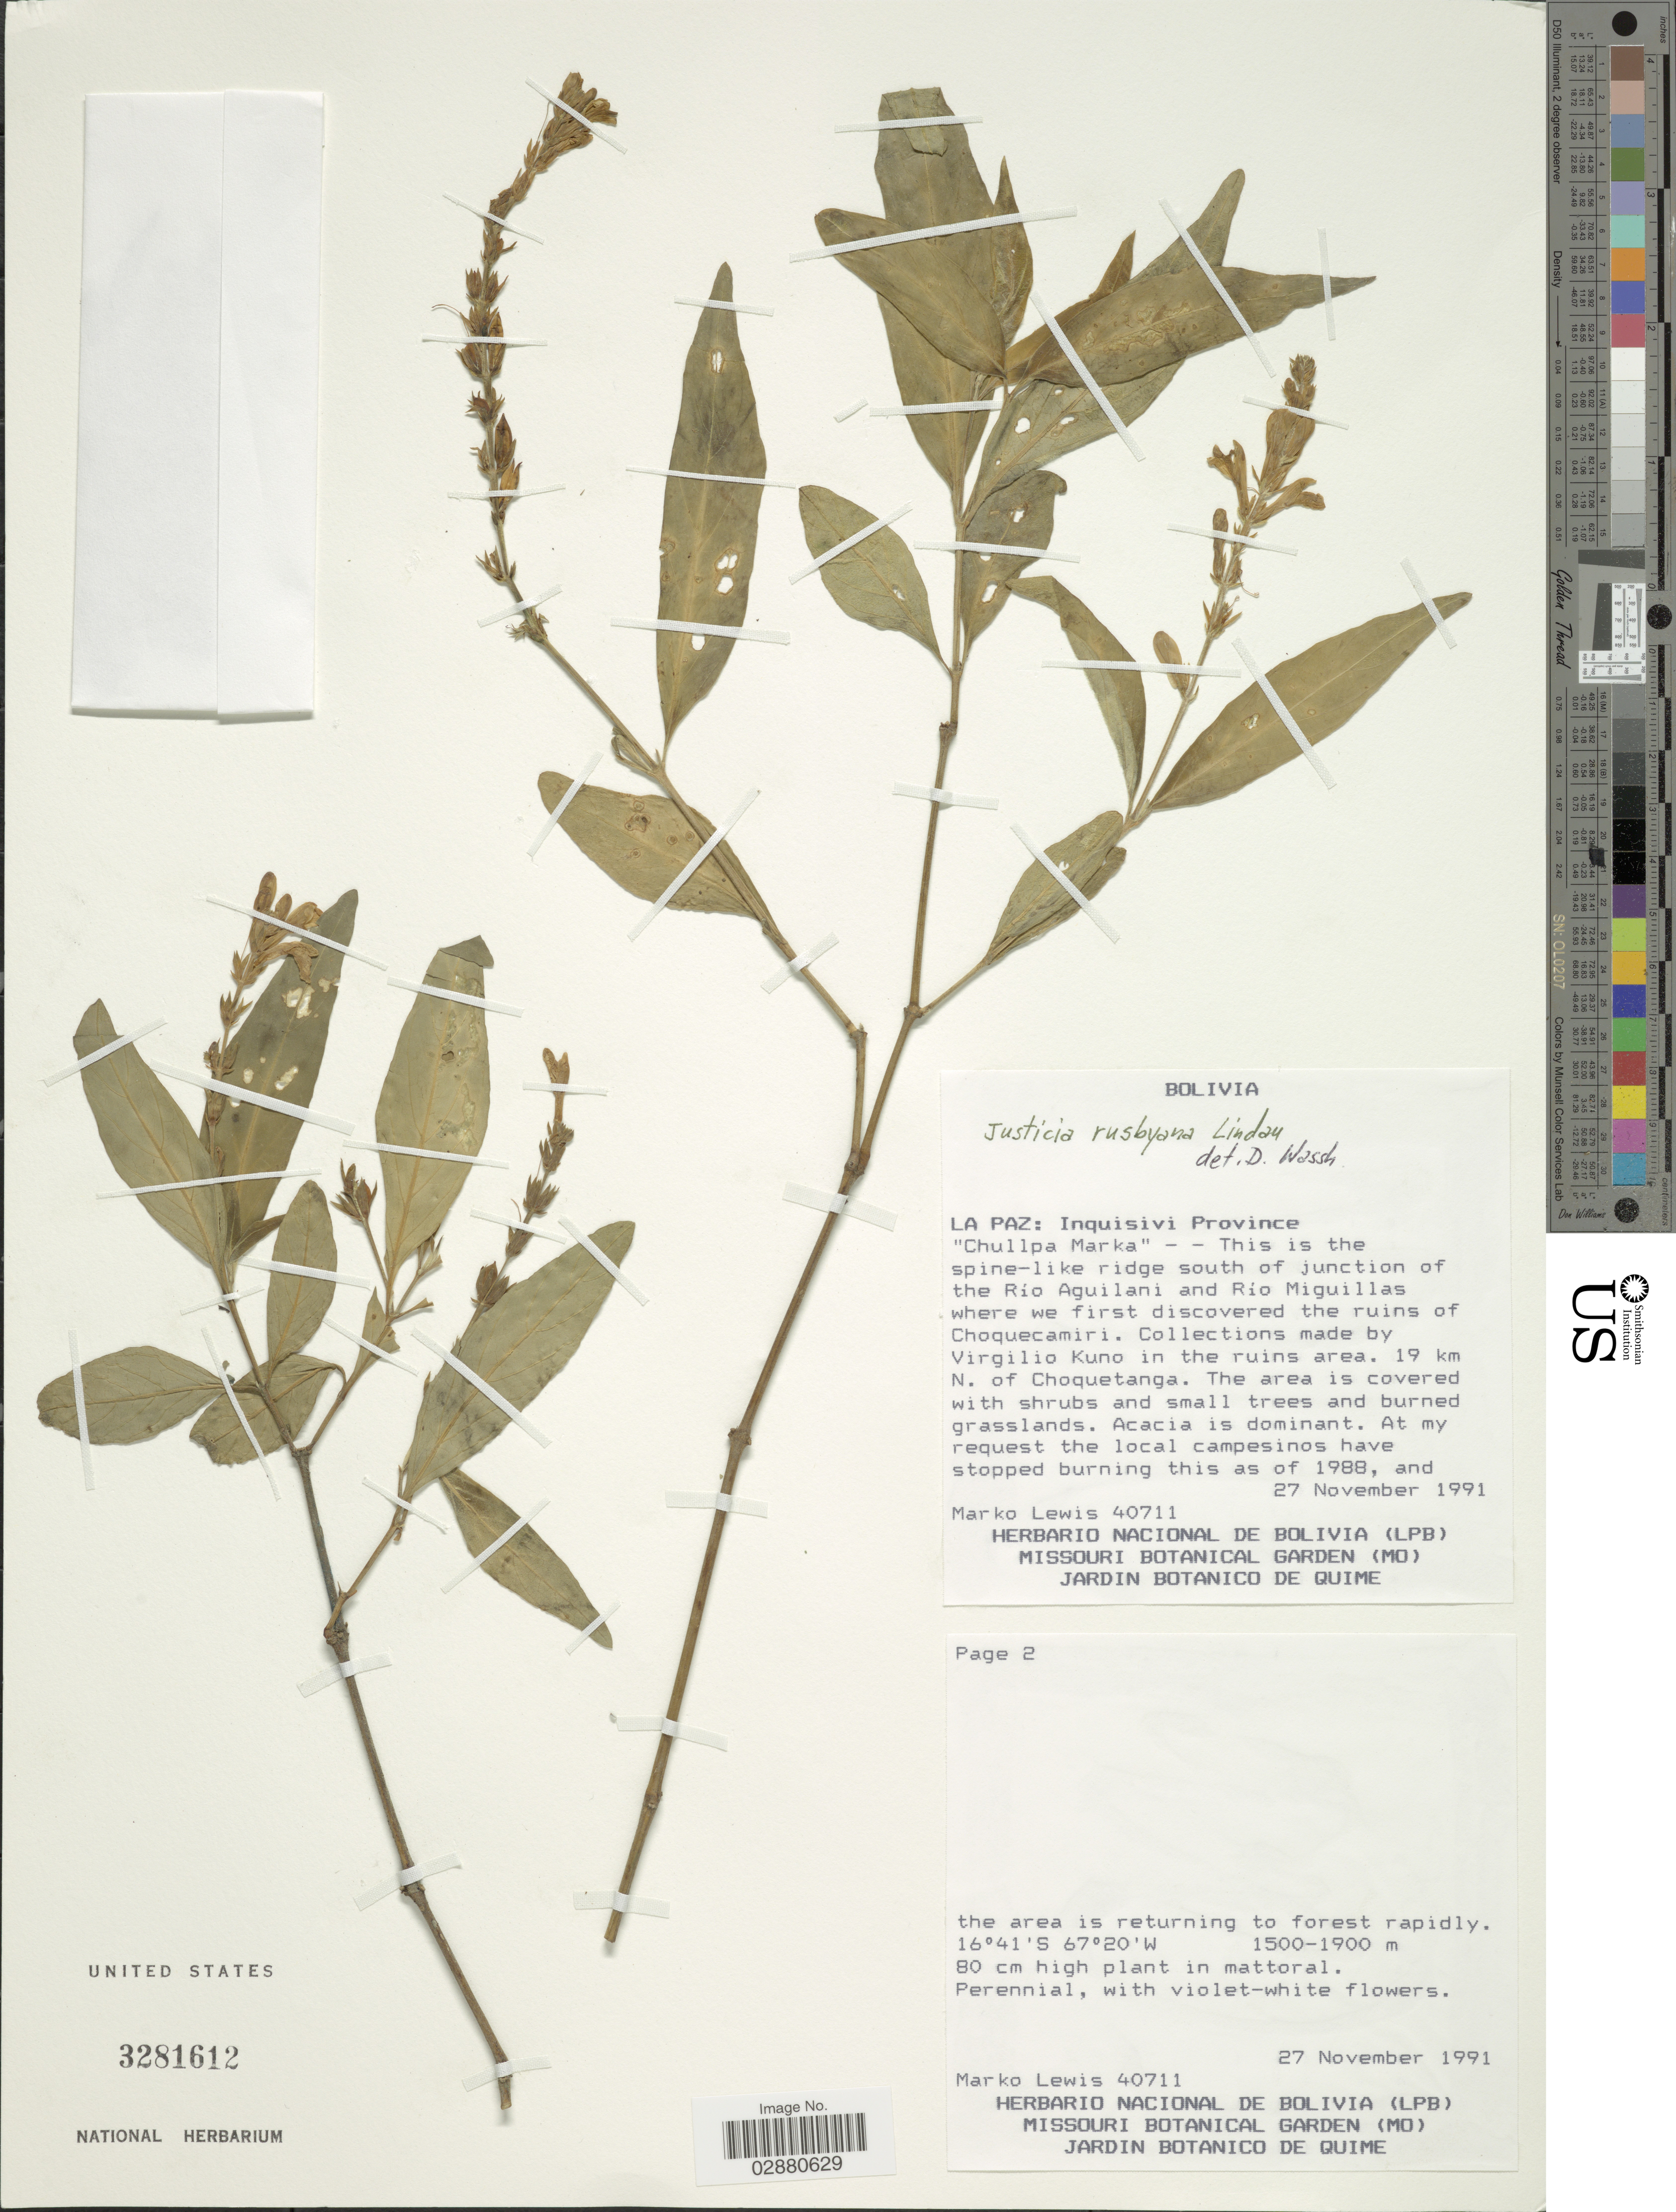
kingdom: Plantae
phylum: Tracheophyta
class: Magnoliopsida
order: Lamiales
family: Acanthaceae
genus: Justicia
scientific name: Justicia rusbyana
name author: Lindau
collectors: M. A. Lewis & V. Kuno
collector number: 40711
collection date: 1991-11-27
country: Bolivia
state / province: La Paz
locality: Inquisivi Province. "Chullpa Marka" - -This is the spine-like ridge south of junction of the Río Aguillani and Río Miguillas where we first discovered the ruins of Choquecamiri. In the ruins area. 19 km N. of Choquetanga.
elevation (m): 1500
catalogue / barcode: US 3281612